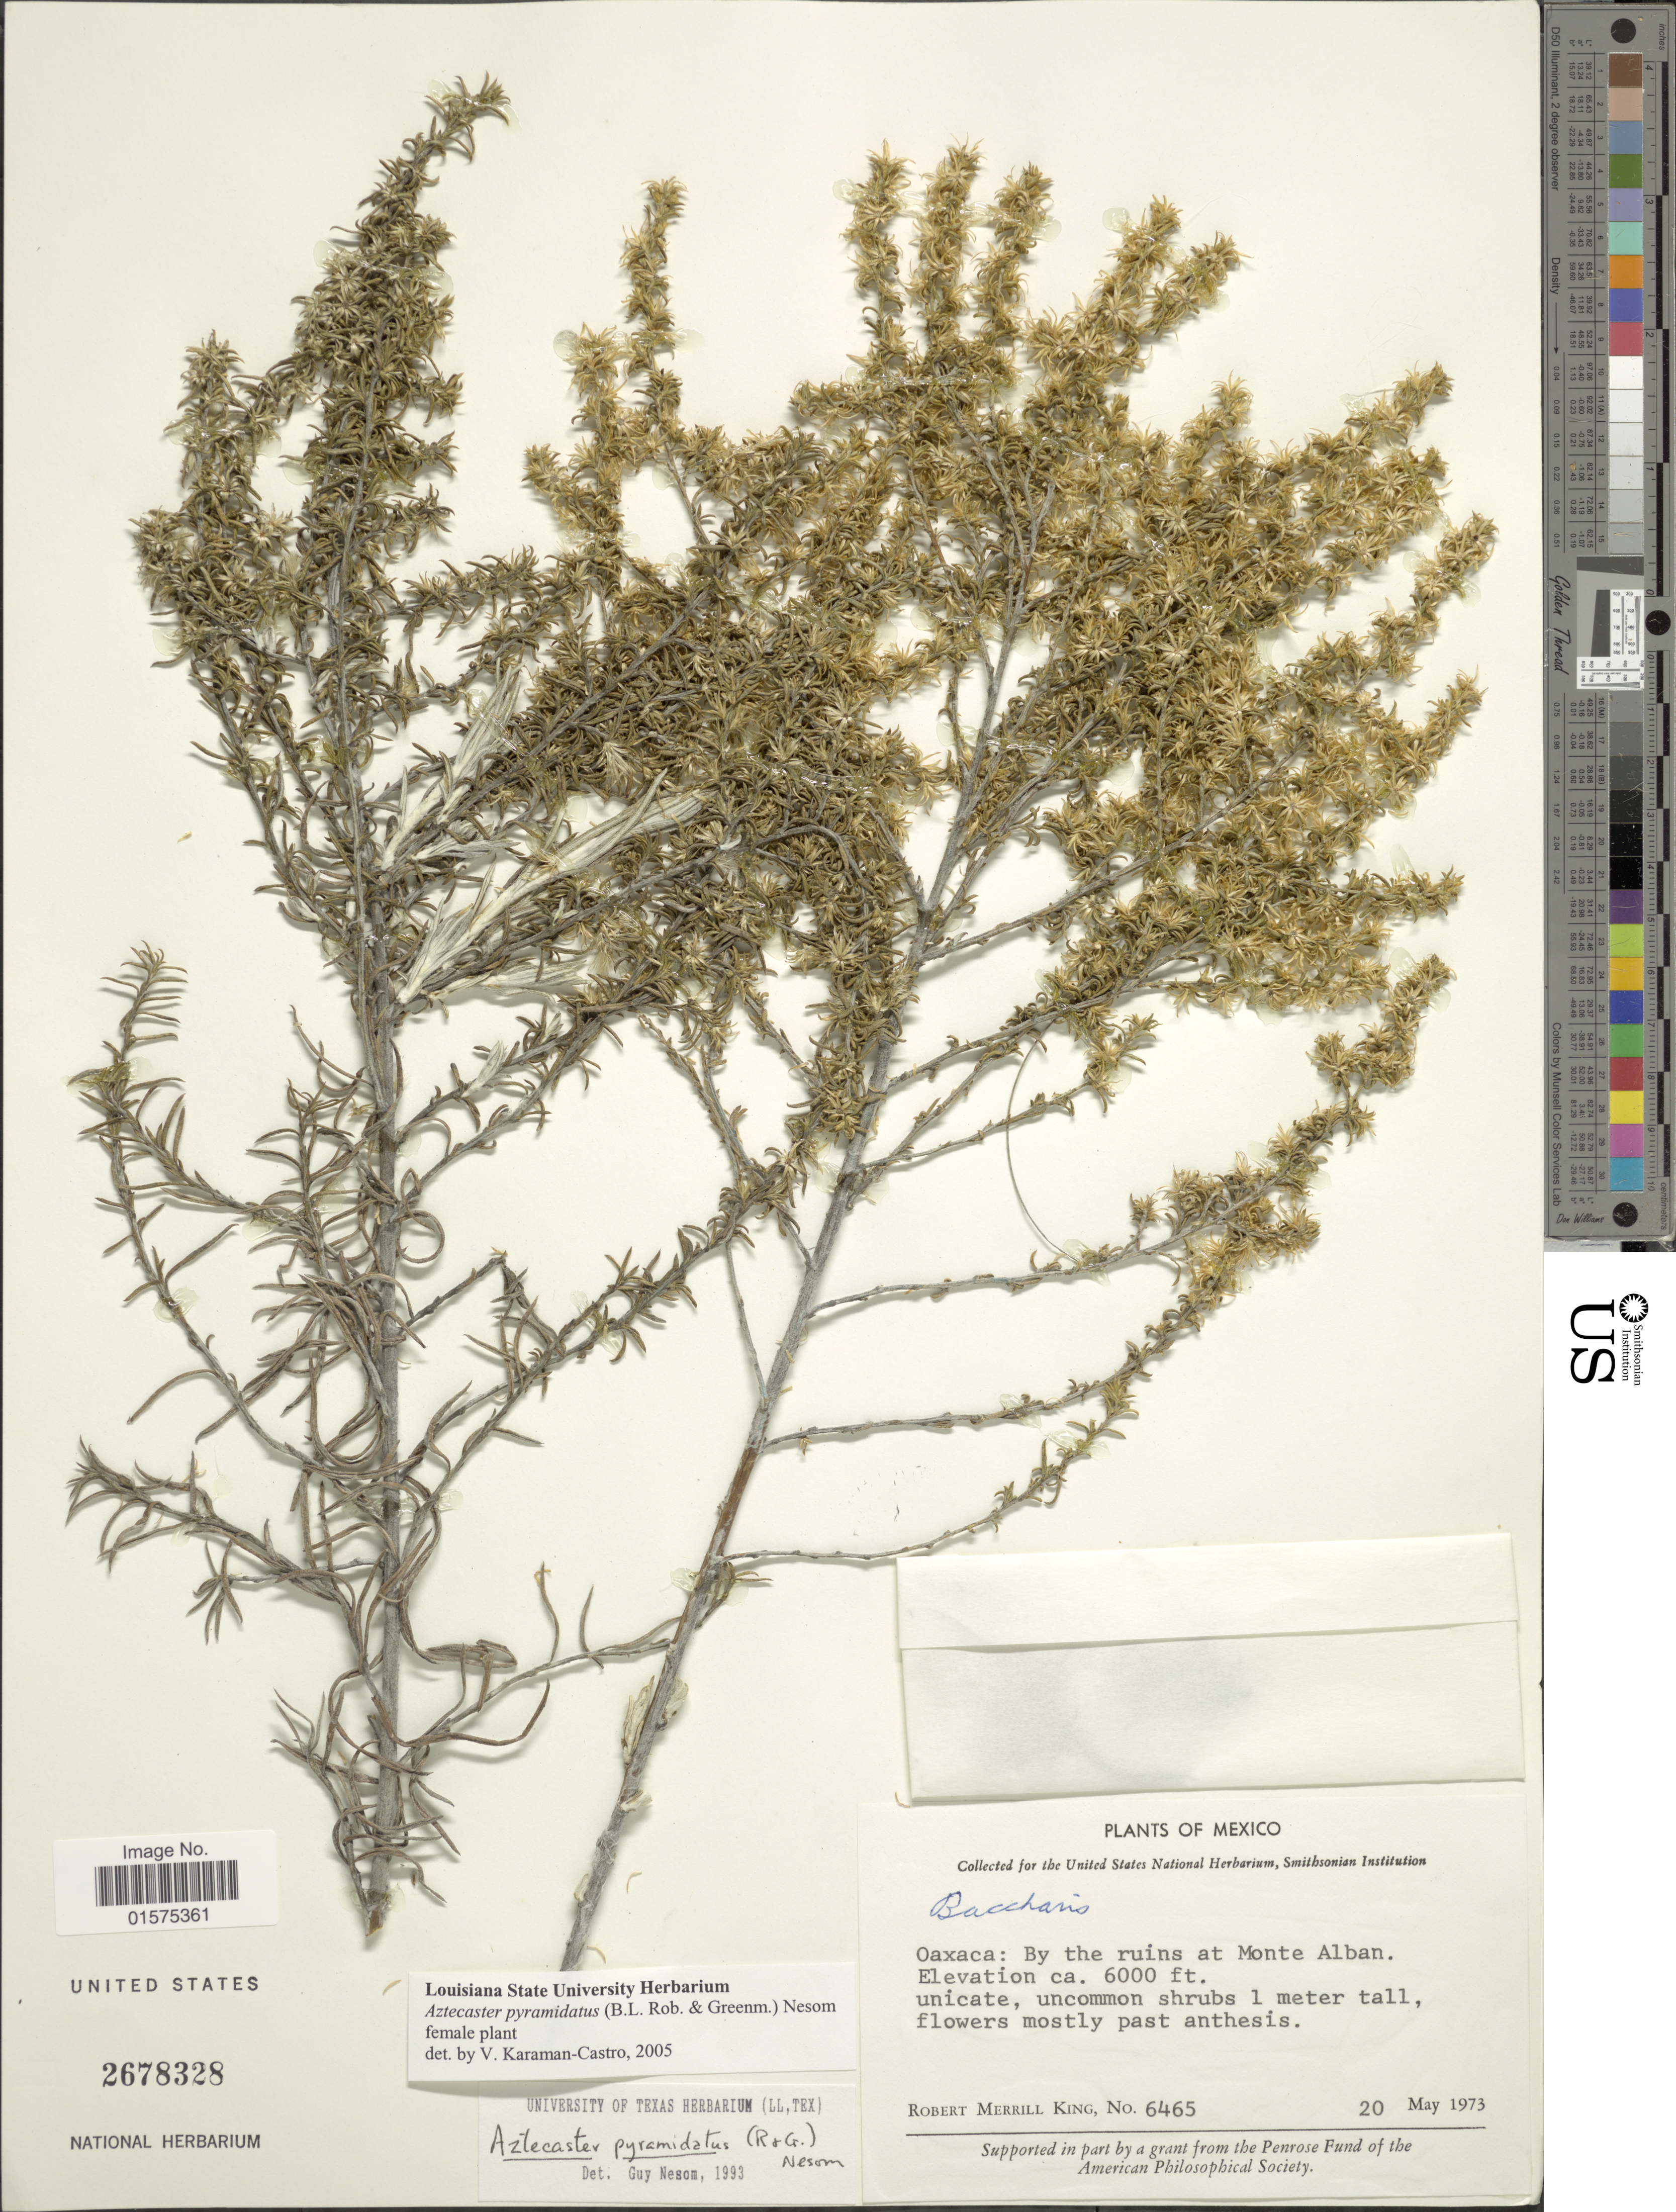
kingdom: Plantae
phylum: Tracheophyta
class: Magnoliopsida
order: Asterales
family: Asteraceae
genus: Aztecaster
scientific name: Aztecaster pyramidatus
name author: (B.L. Rob. & Greenm.) G.L. Nesom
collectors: R. M. King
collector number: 6465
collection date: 1973-05-20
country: Mexico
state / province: Oaxaca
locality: By the ruins of Monte Alban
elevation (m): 1829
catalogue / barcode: US 2678328